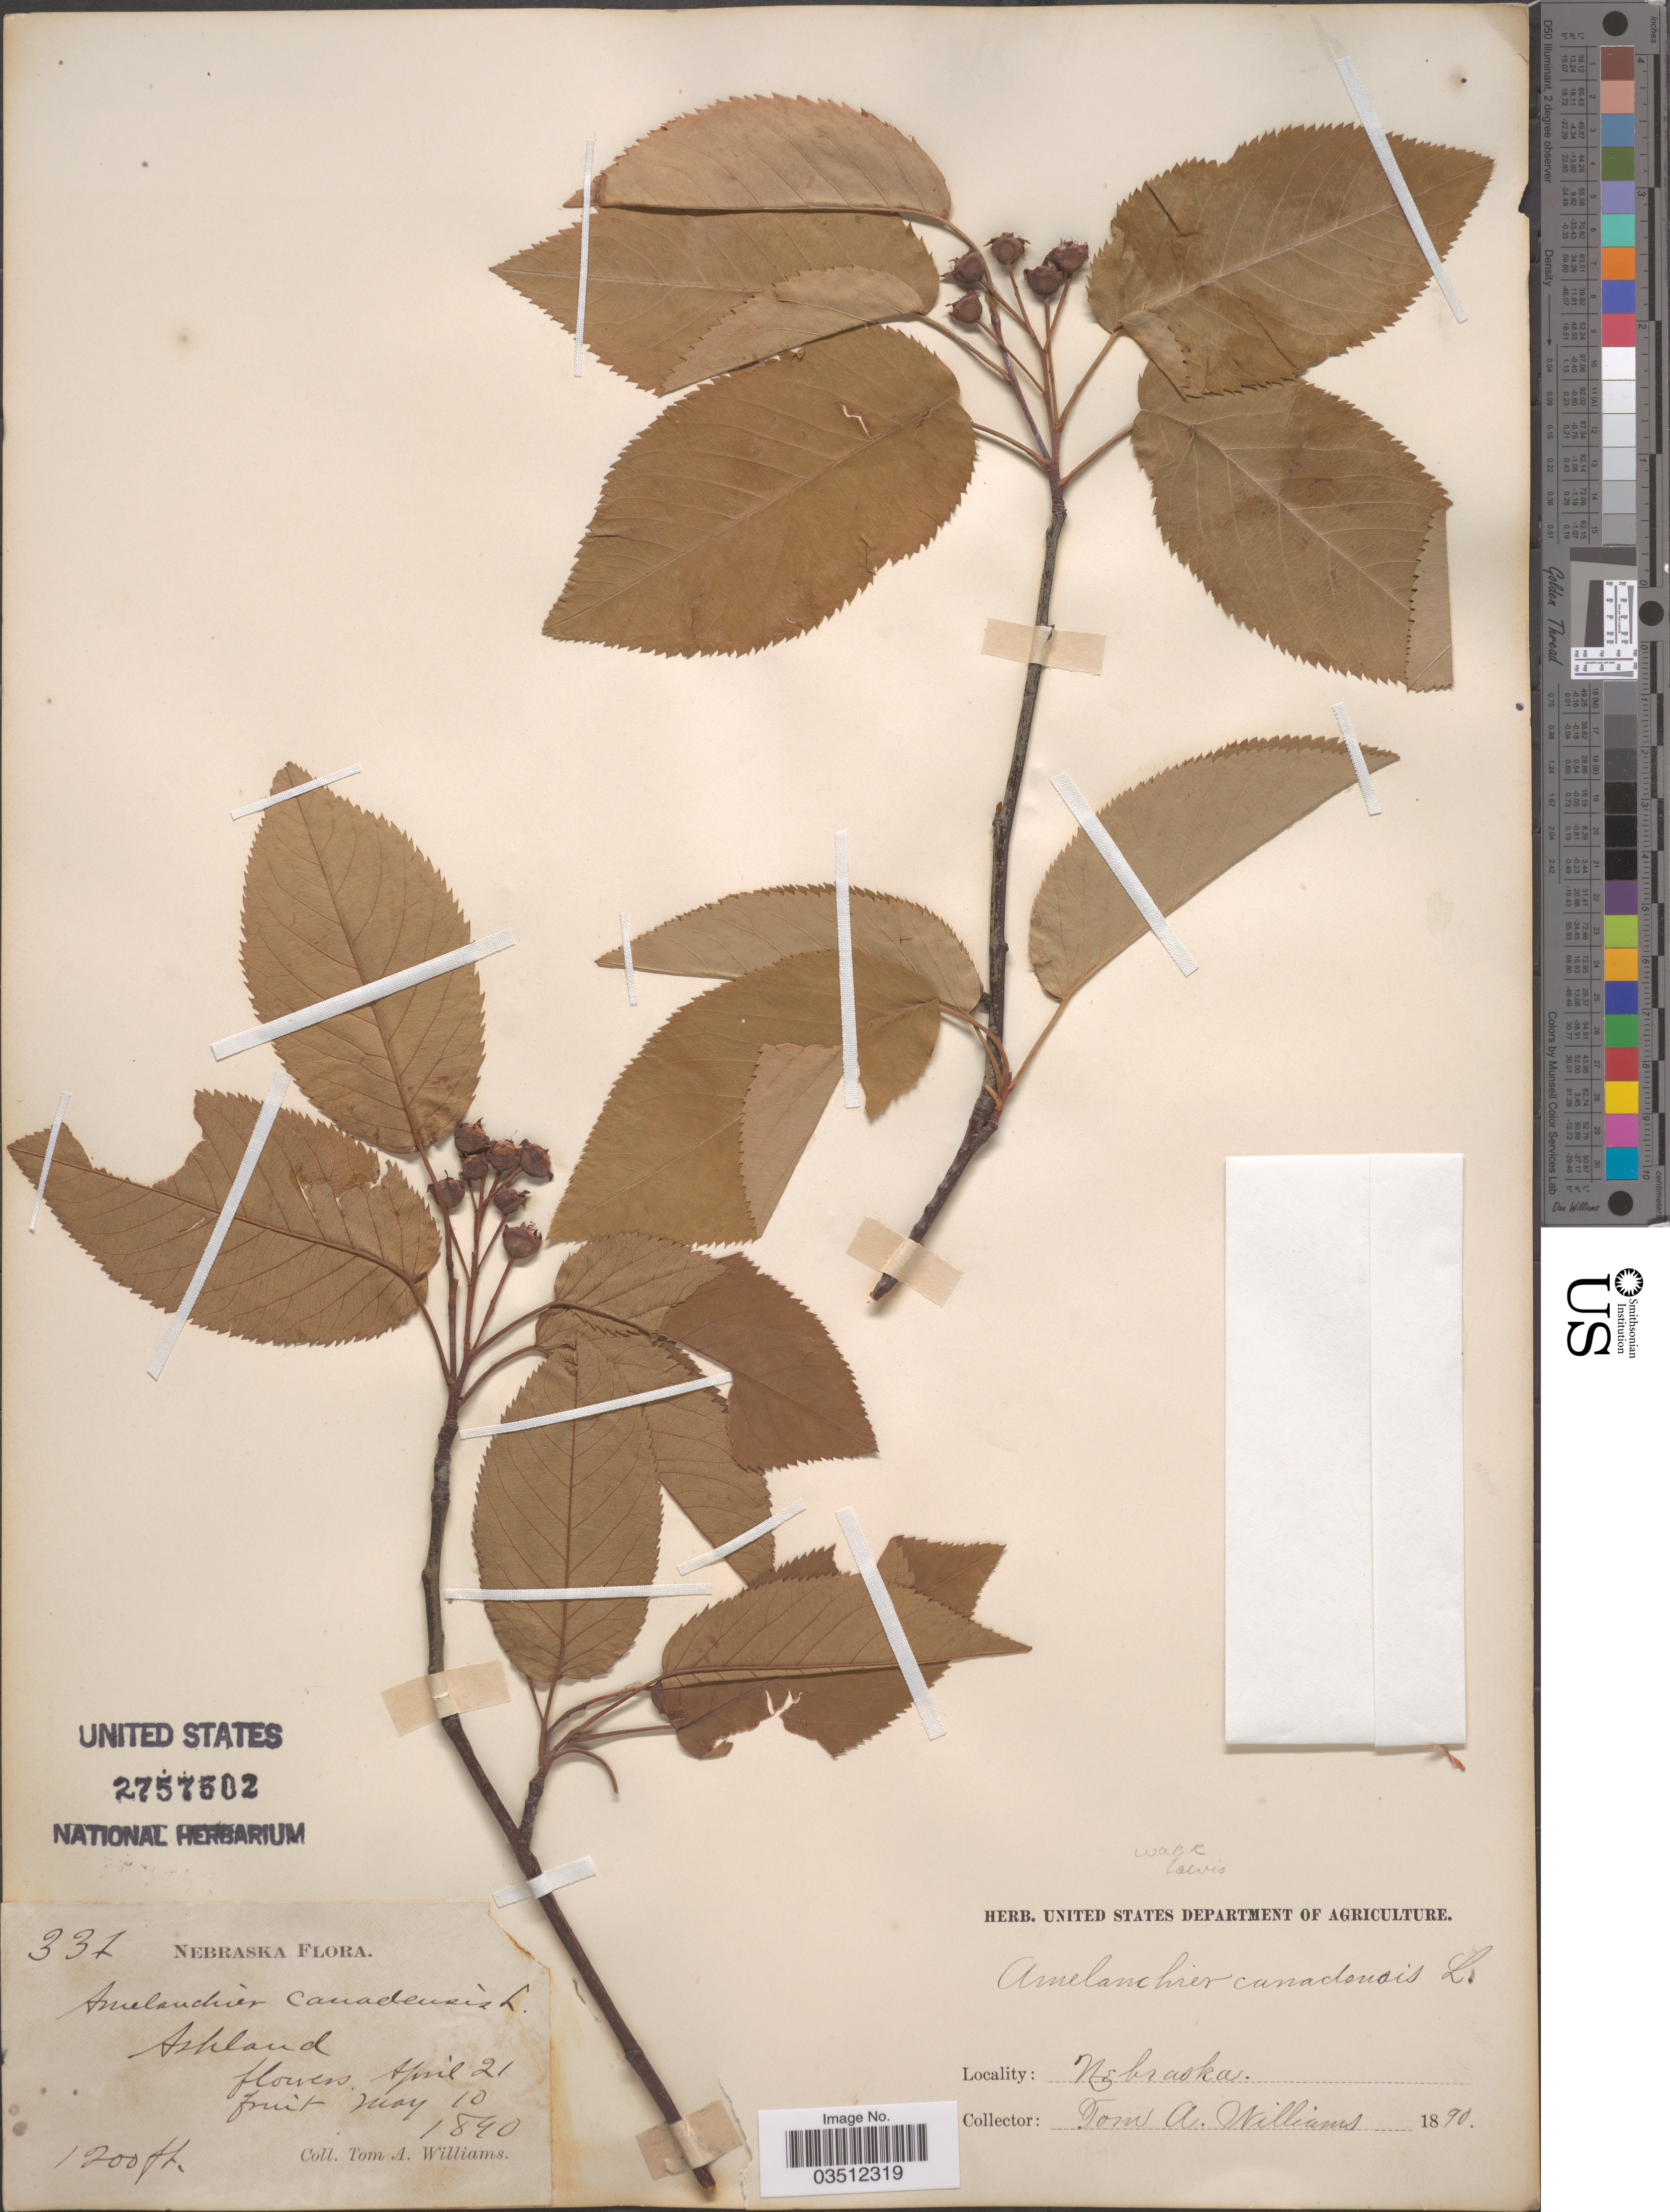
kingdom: Plantae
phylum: Tracheophyta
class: Magnoliopsida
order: Rosales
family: Rosaceae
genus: Amelanchier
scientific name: Amelanchier laevis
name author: Wiegand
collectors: T. Williams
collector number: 331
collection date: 1890-04-21/1890-05-10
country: United States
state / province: Nebraska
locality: Ashland.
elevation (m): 366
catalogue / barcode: US 2757502